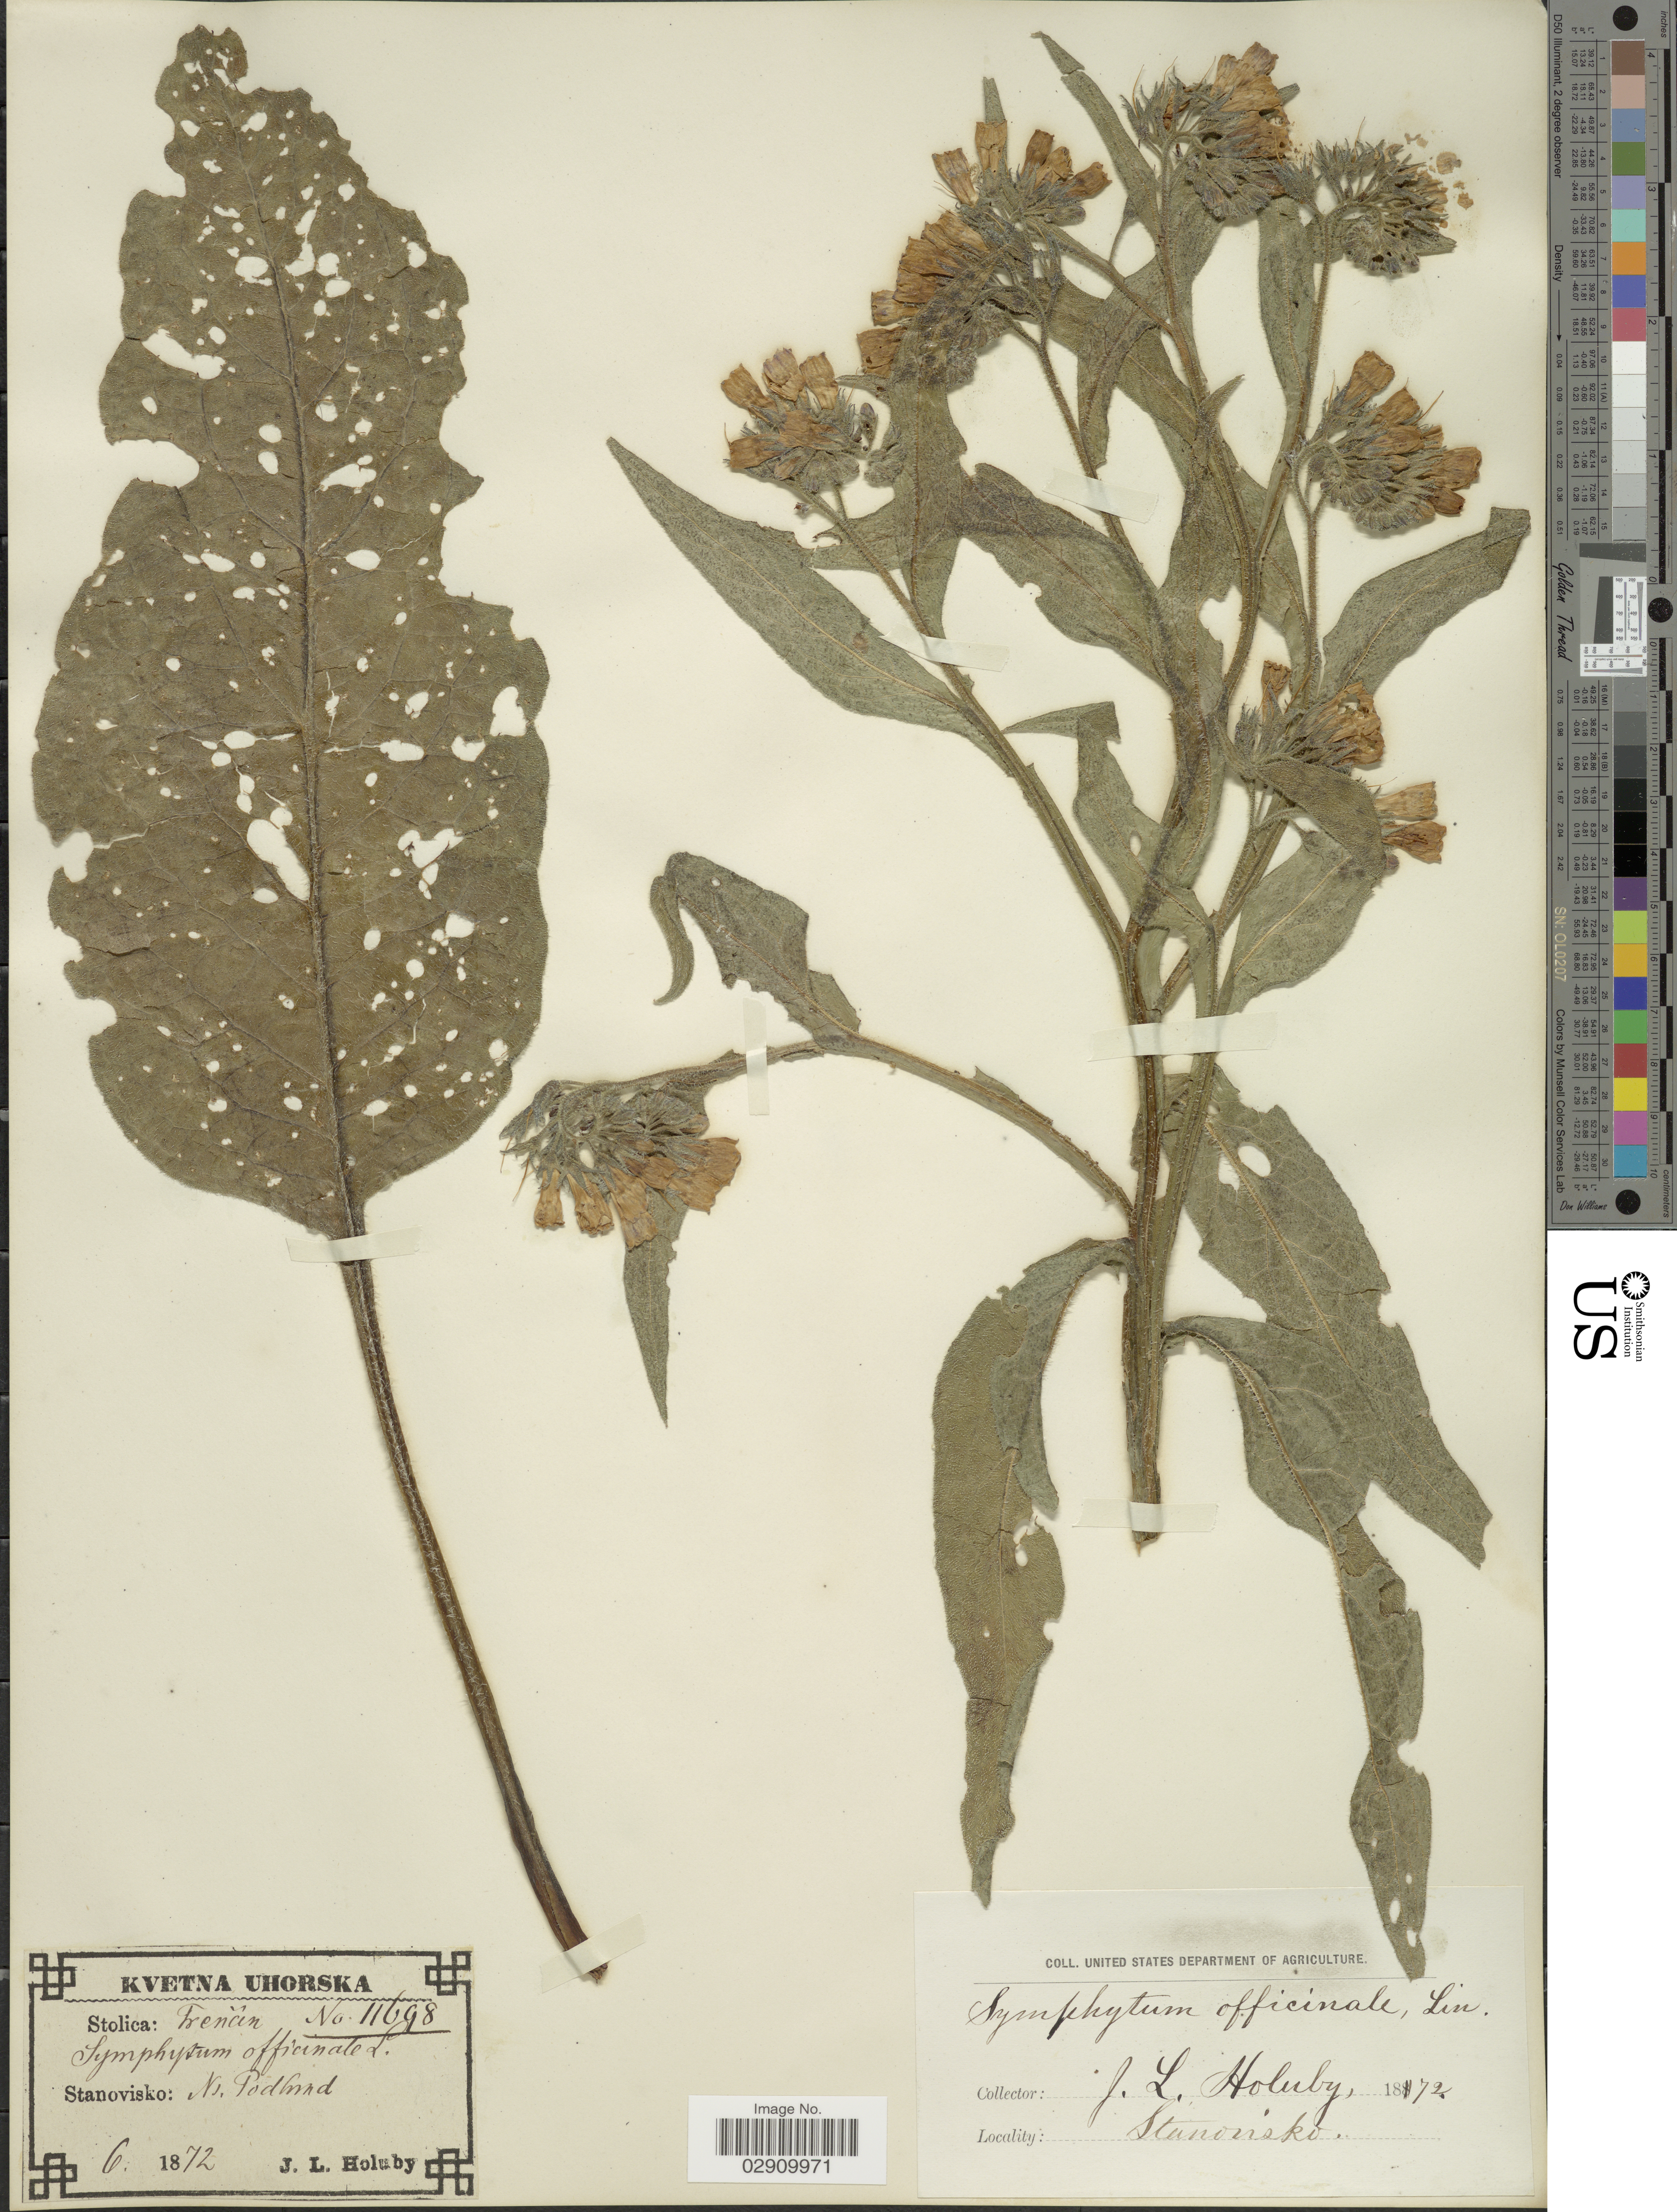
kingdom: Plantae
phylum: Tracheophyta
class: Magnoliopsida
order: Boraginales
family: Boraginaceae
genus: Symphytum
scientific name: Symphytum officinale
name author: L.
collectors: J. Holuby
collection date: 1872-06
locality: Stanovisko, N. Podland [interpreted].